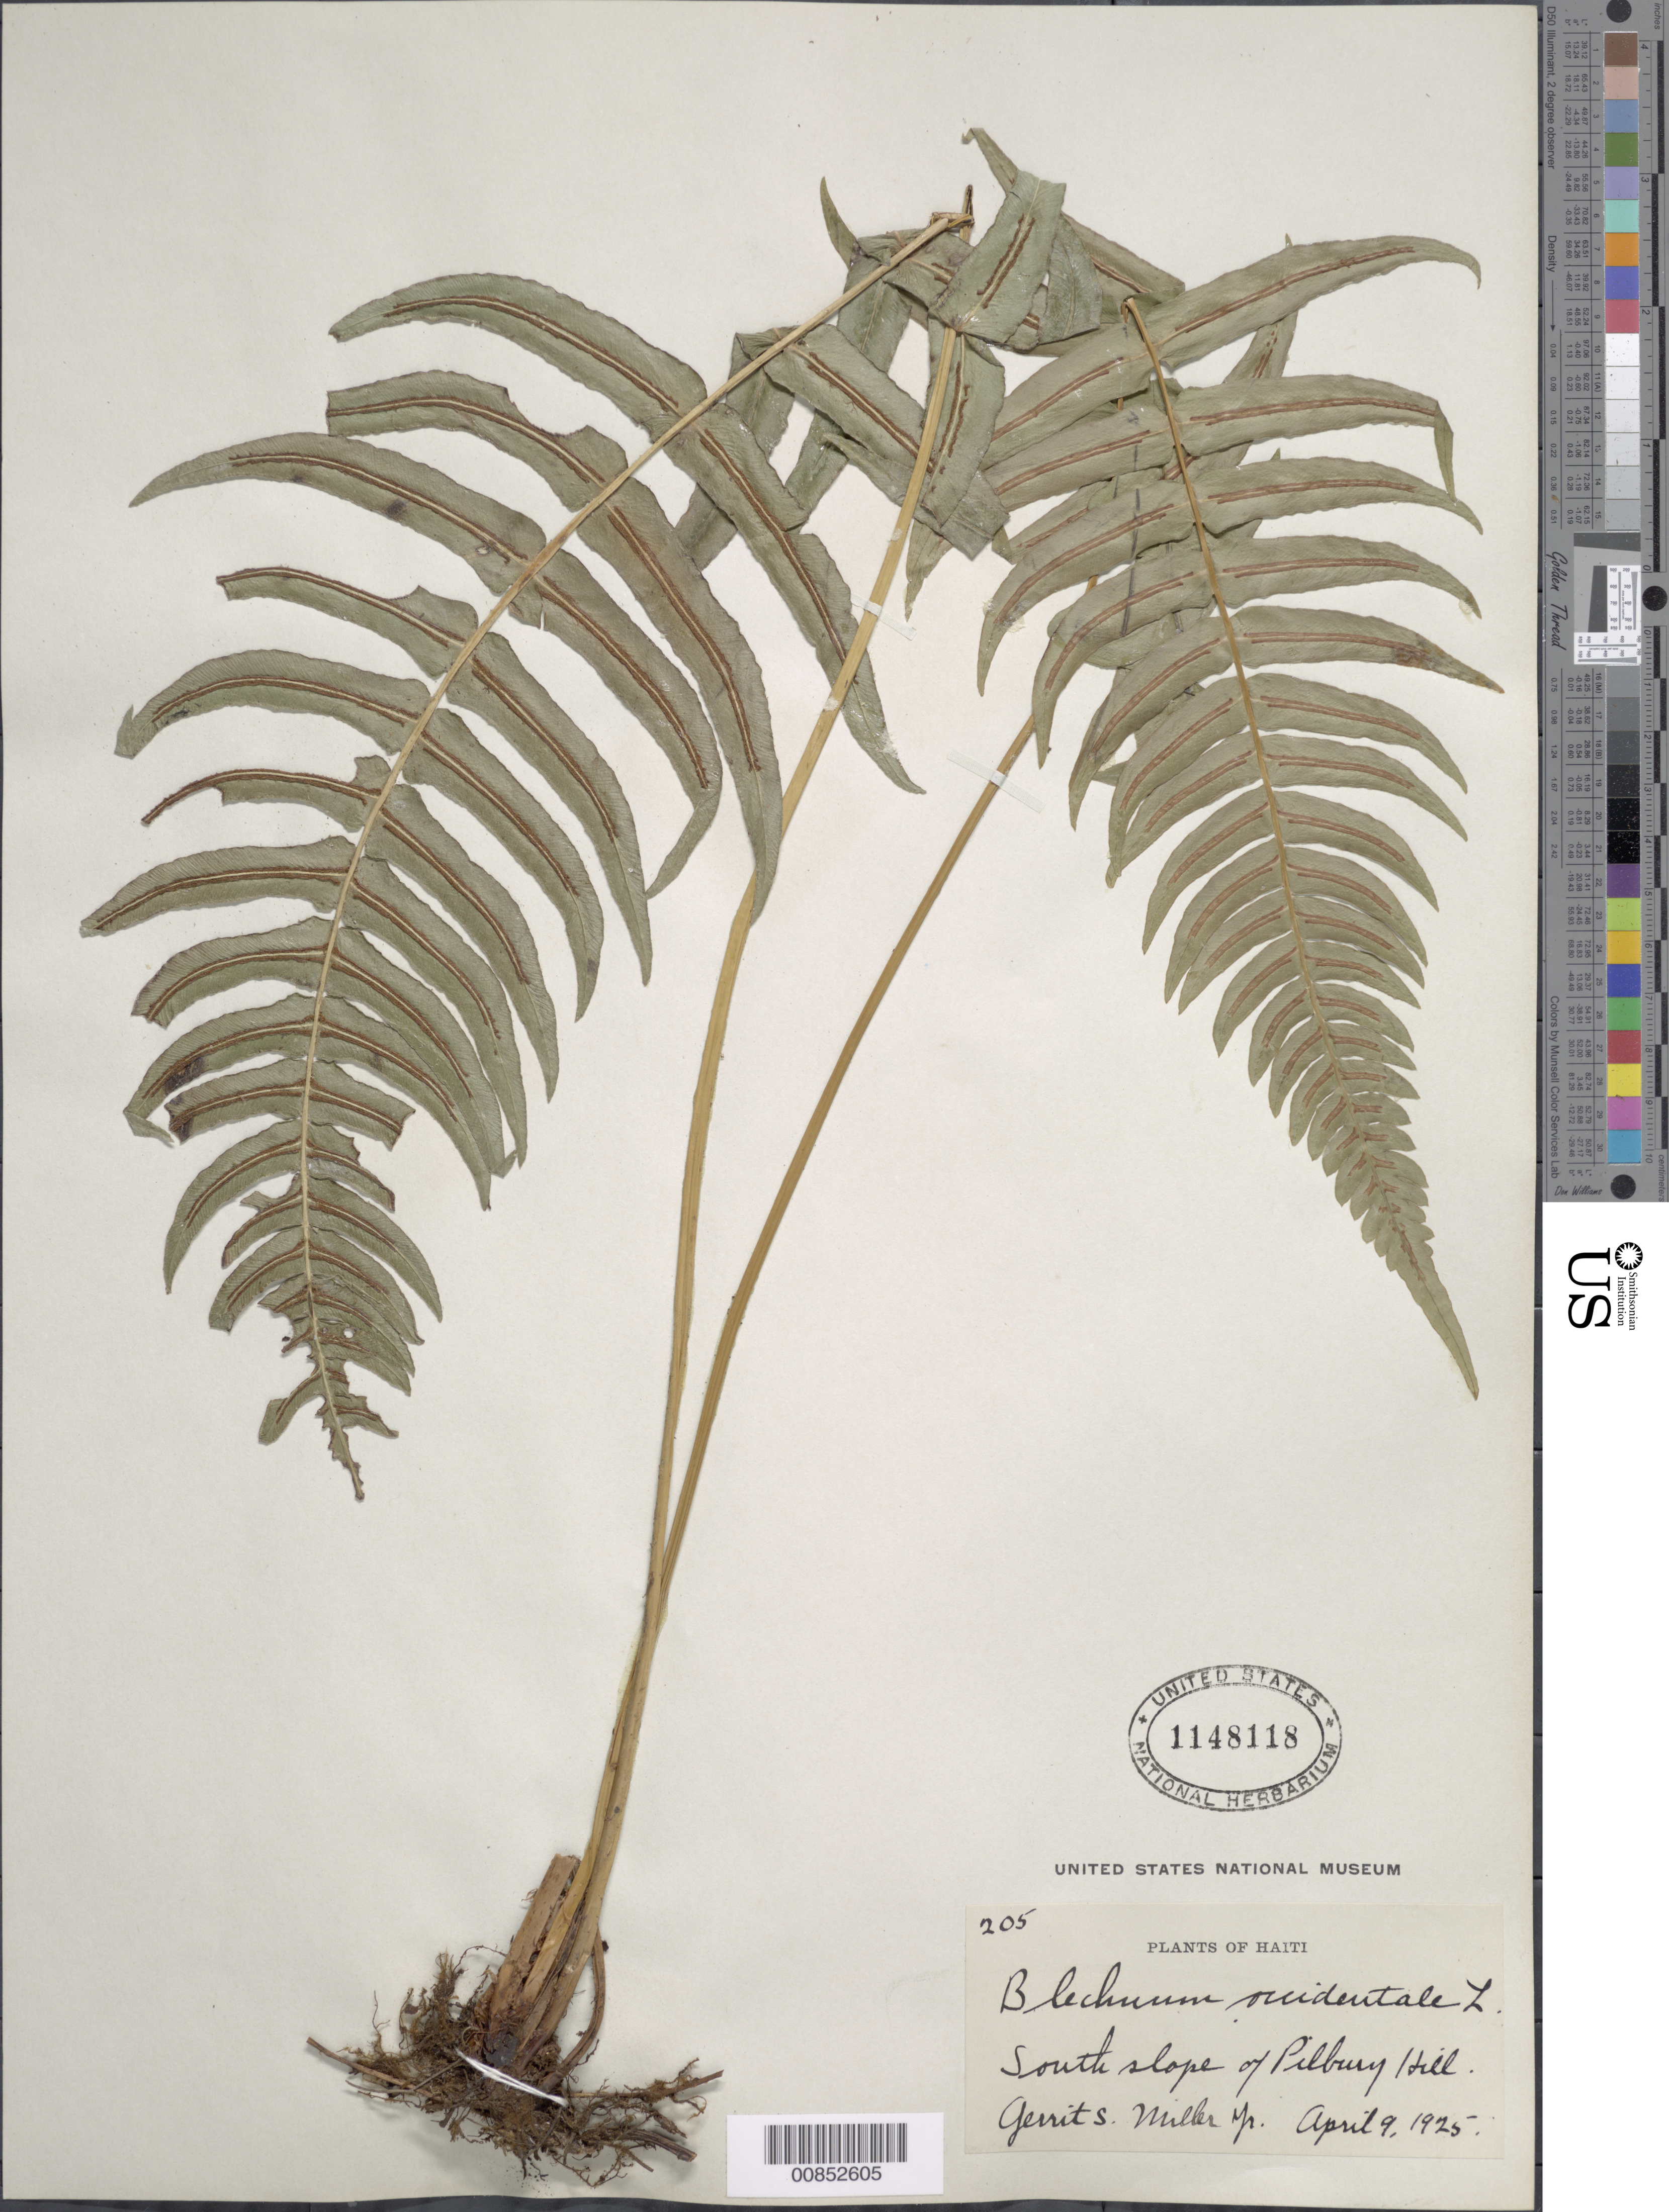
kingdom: Plantae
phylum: Tracheophyta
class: Polypodiopsida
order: Polypodiales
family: Blechnaceae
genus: Blechnum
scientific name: Blechnum occidentale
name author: L.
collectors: G. S. Miller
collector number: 205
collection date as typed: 09 Apr 1925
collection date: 1925-04-09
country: Haiti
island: Hispaniola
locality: Pilbury Hill, S slope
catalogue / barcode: US 1148118